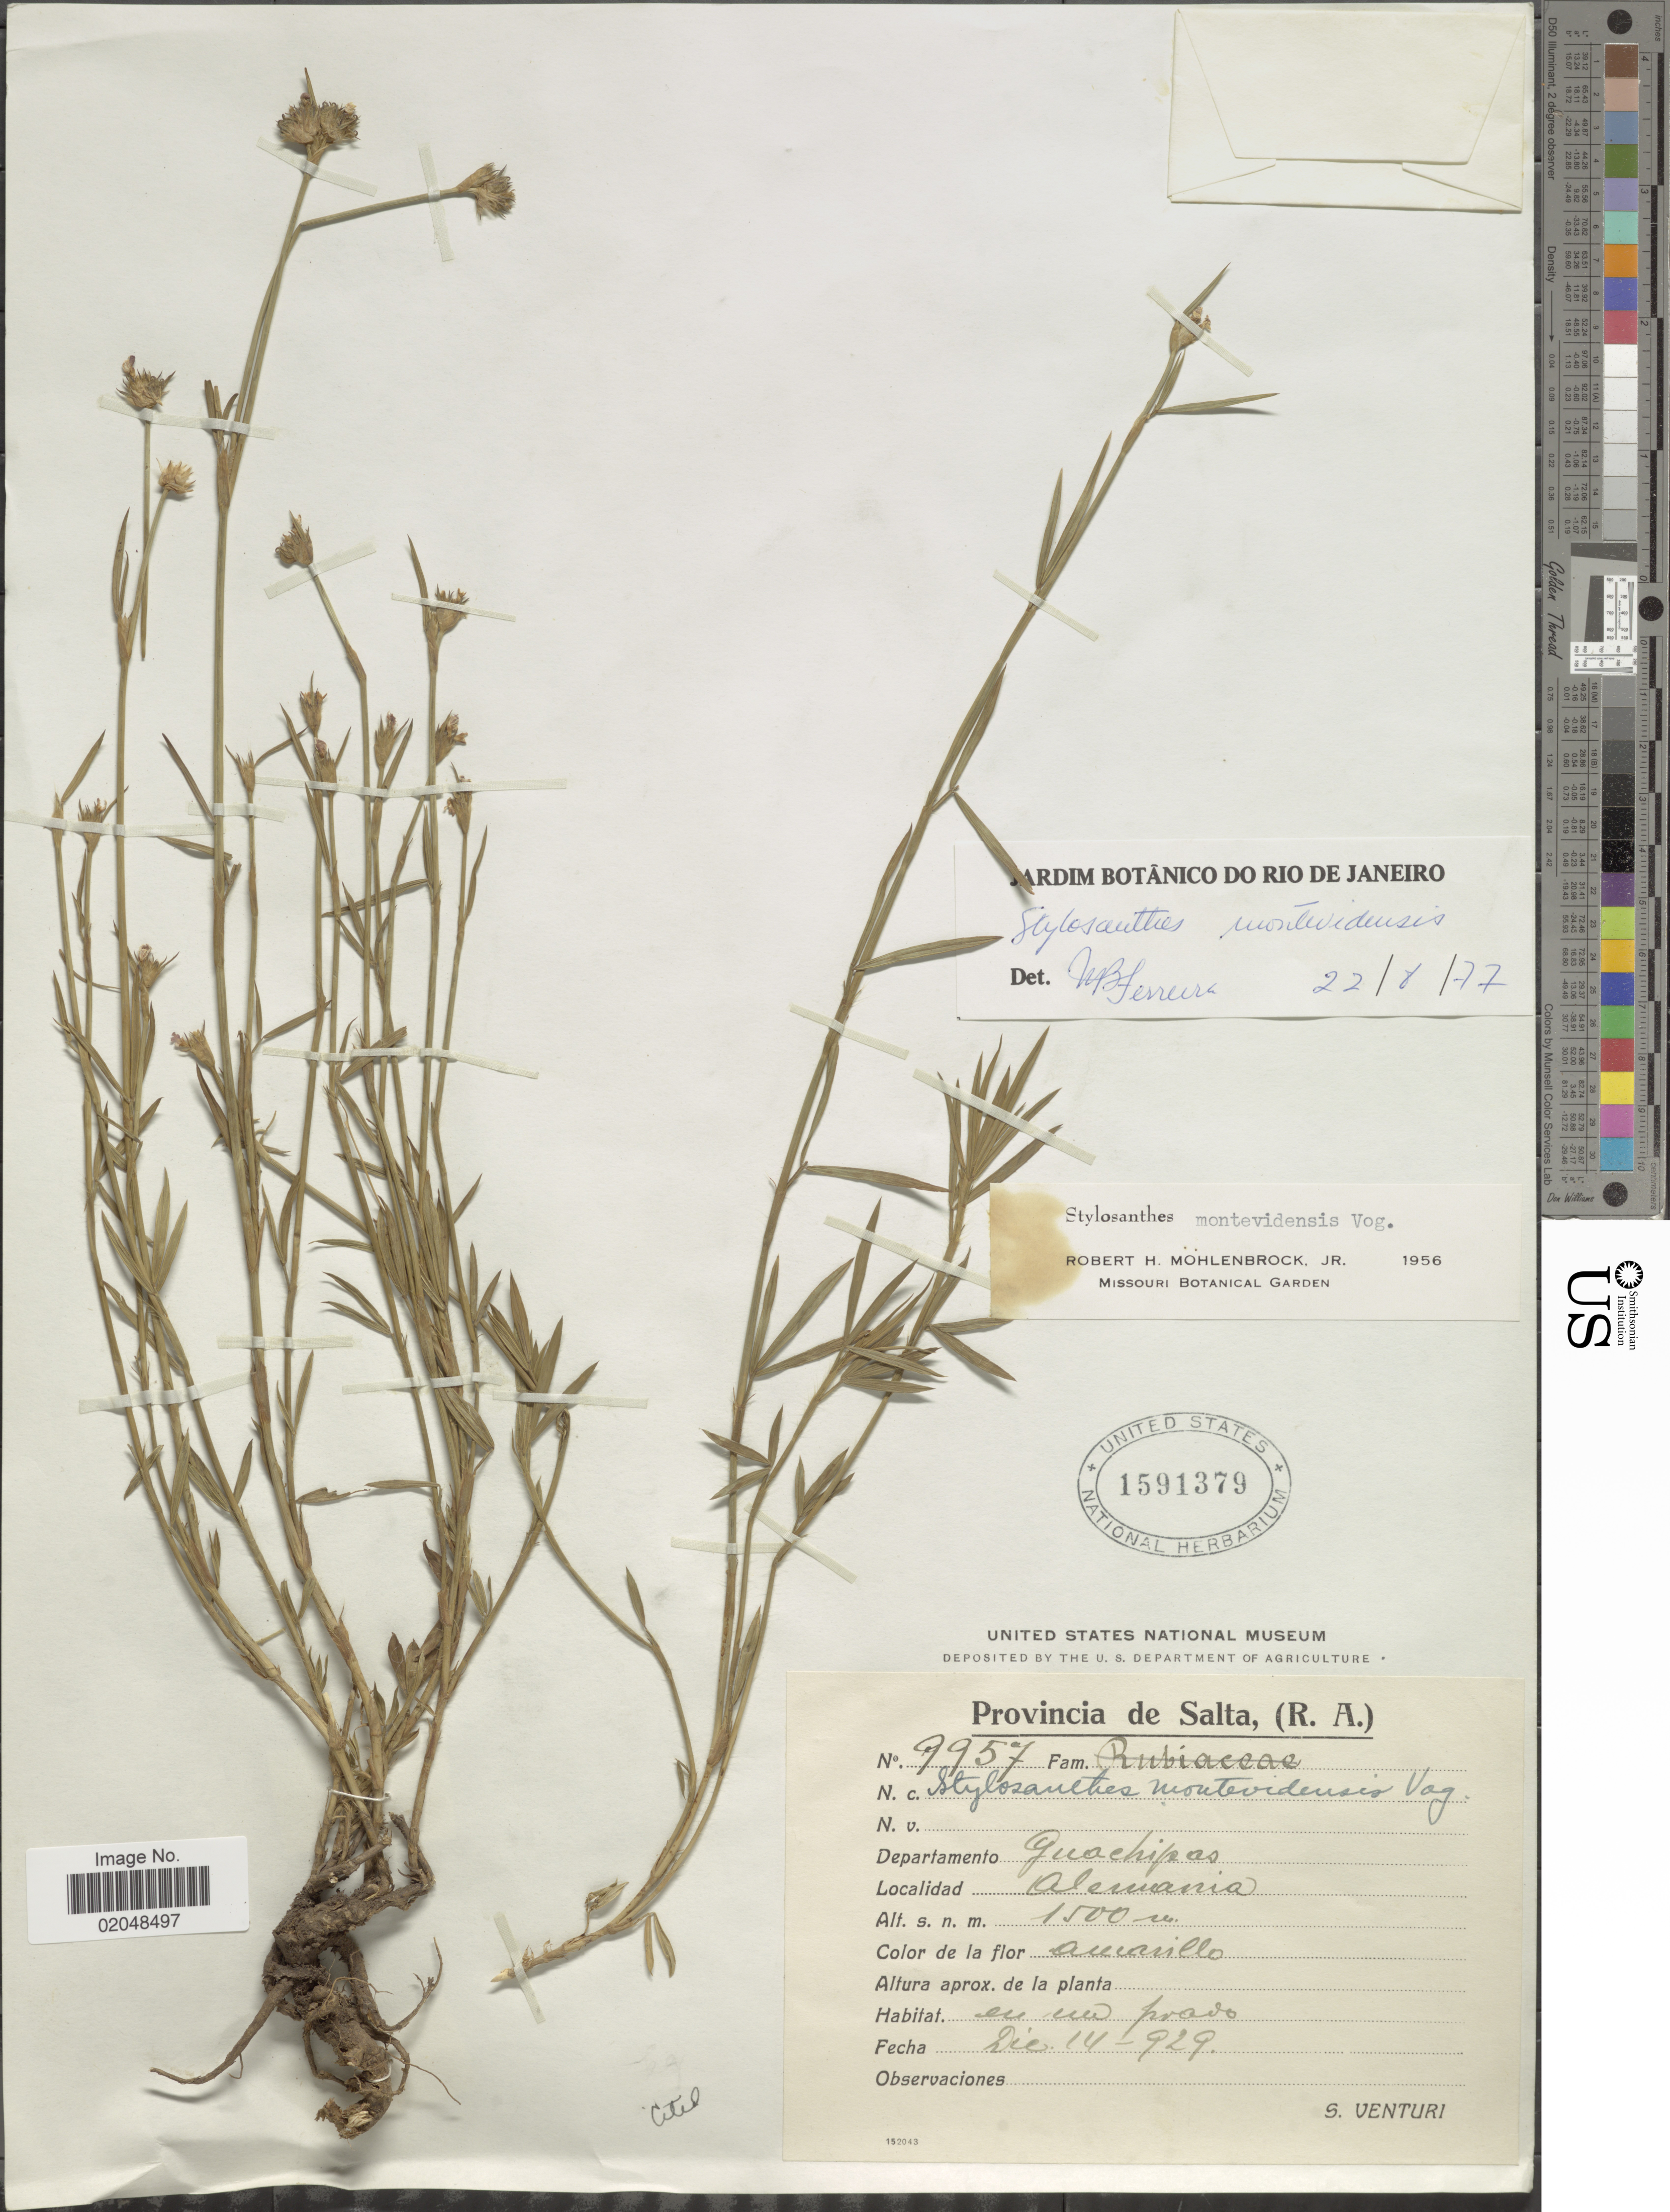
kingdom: Plantae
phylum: Tracheophyta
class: Magnoliopsida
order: Fabales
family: Fabaceae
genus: Stylosanthes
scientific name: Stylosanthes montevidensis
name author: Vogel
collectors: S. Venturi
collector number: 9957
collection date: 1929-12-14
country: Argentina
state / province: Salta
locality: Salta (R.A.), Departamento Guachipas, Alemania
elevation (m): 1500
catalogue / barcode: US 1591379